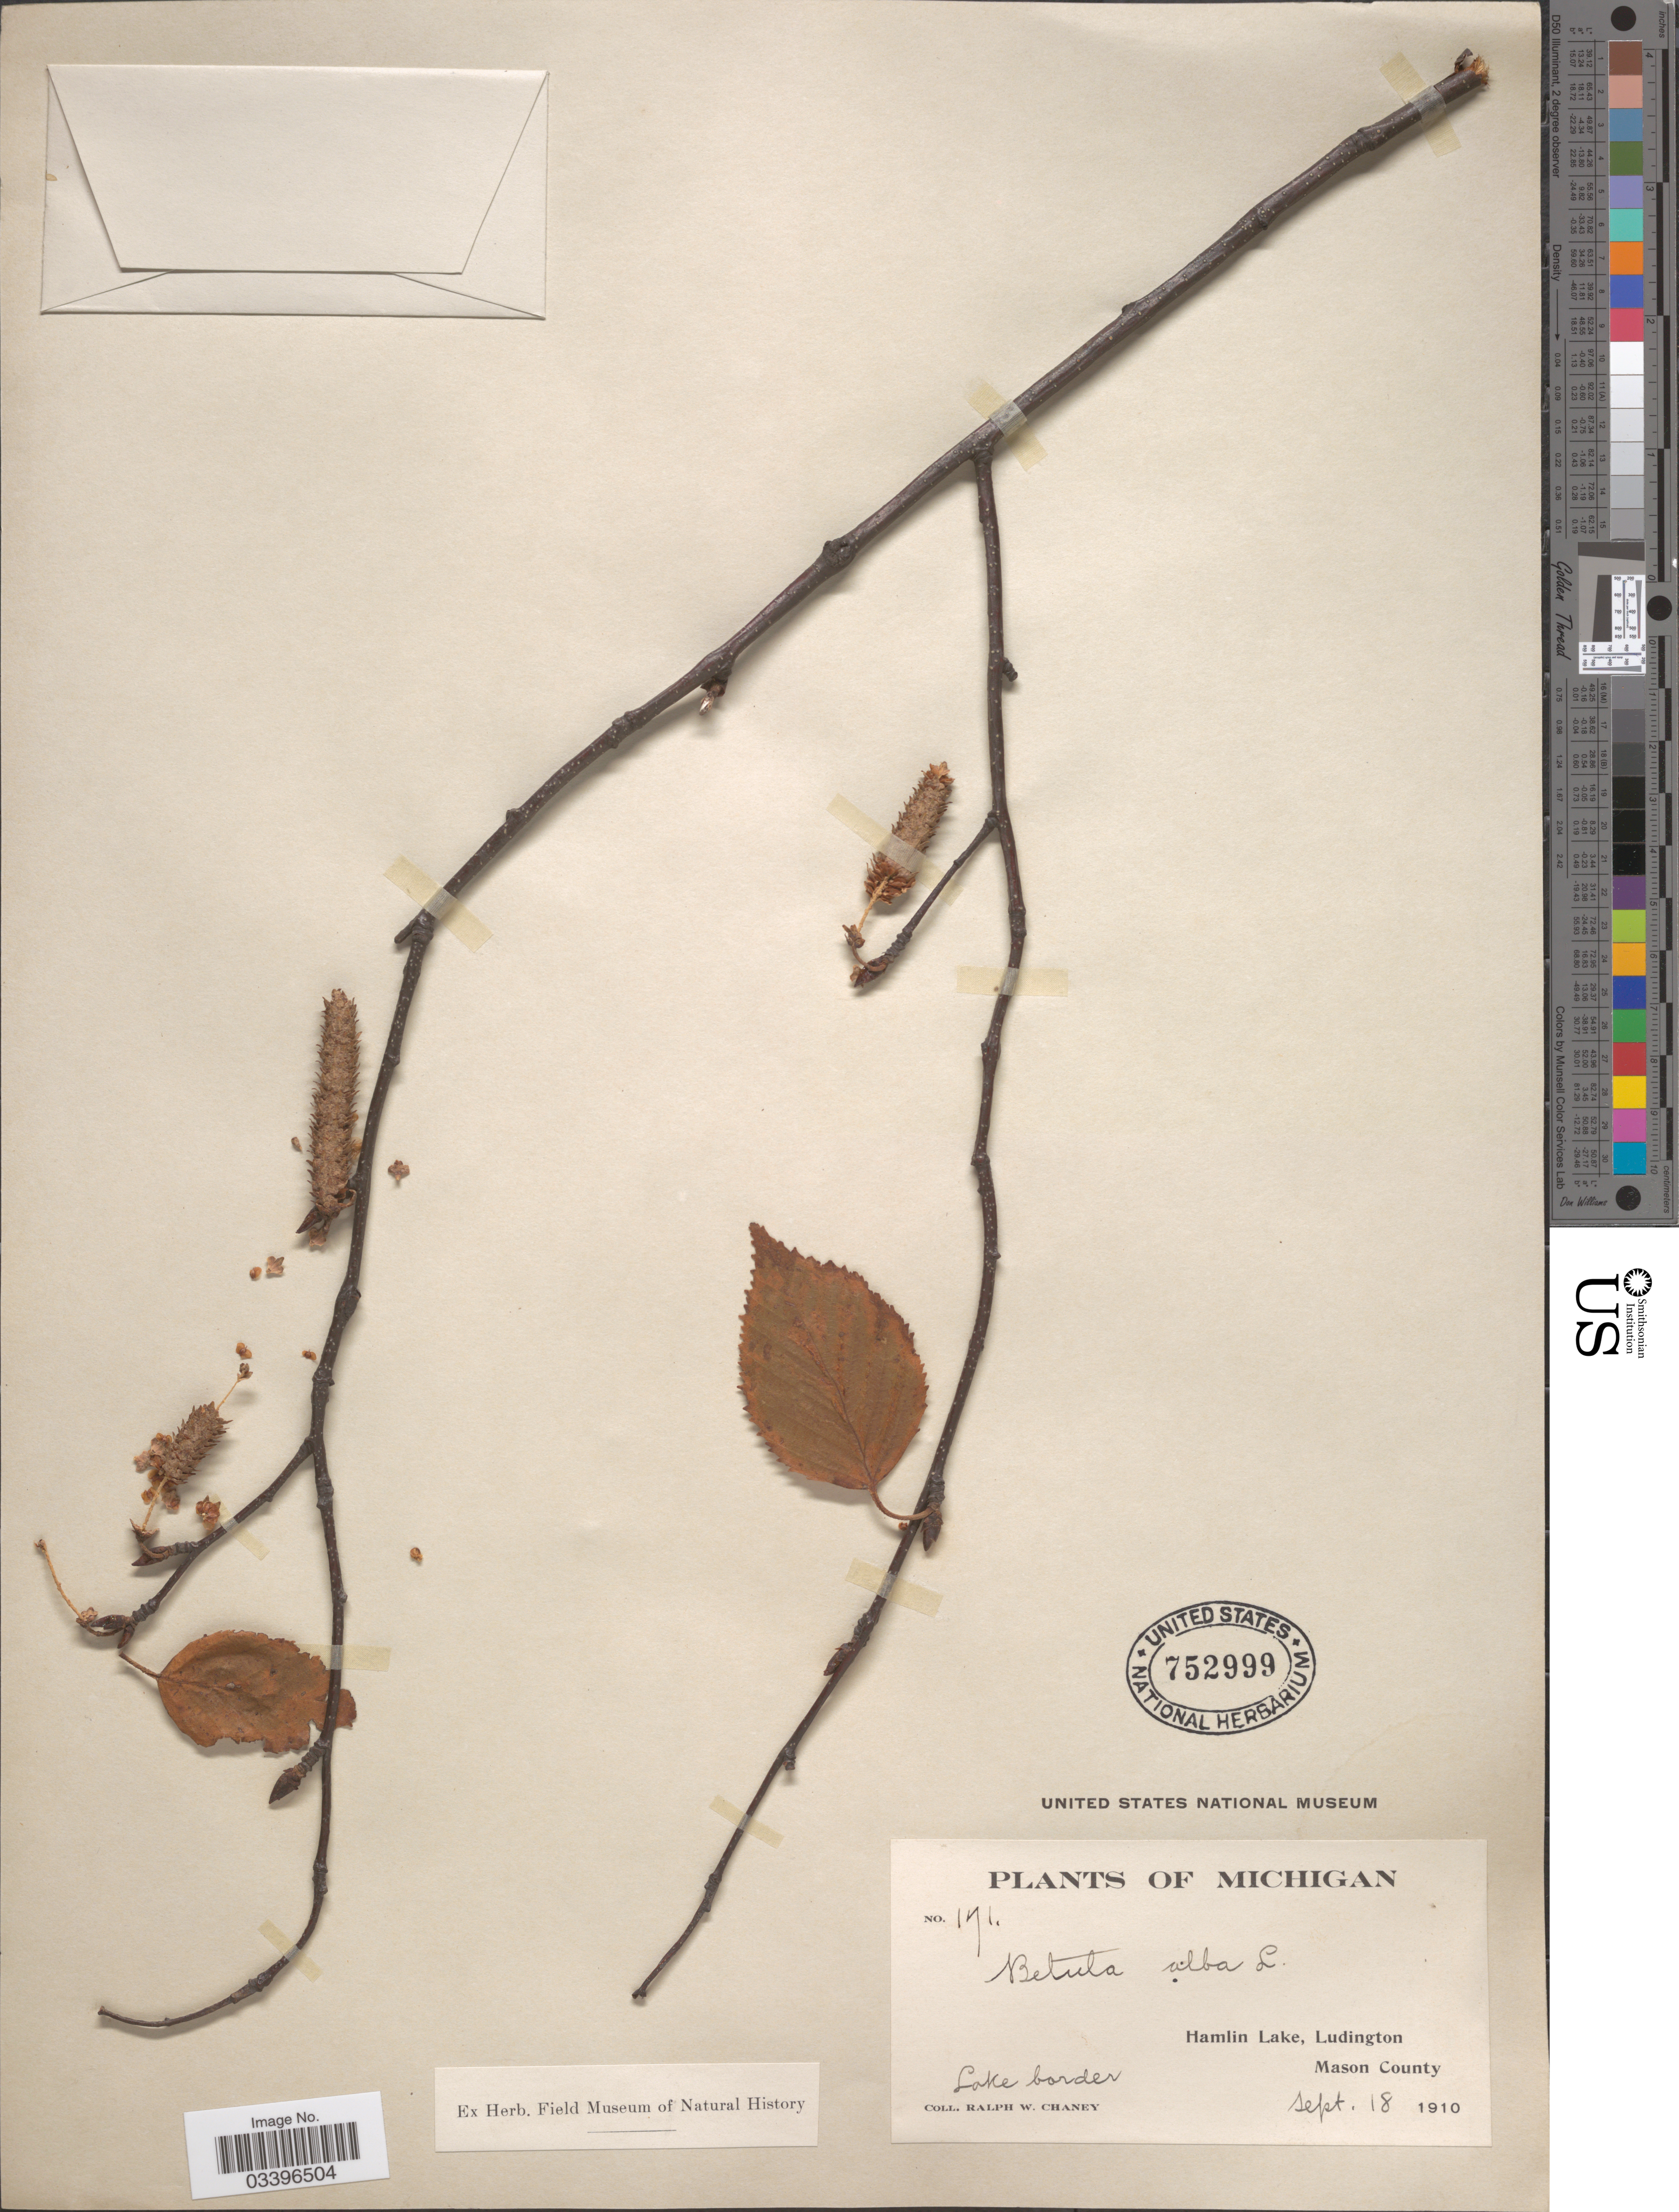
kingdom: Plantae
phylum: Tracheophyta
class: Magnoliopsida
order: Fagales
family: Betulaceae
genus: Betula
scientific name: Betula papyrifera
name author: Marshall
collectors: R. Chaney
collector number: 171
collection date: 1910-09-18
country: United States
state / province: Michigan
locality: Hamlin Lake, Ludington. Mason County. Lake border.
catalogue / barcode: US 752999